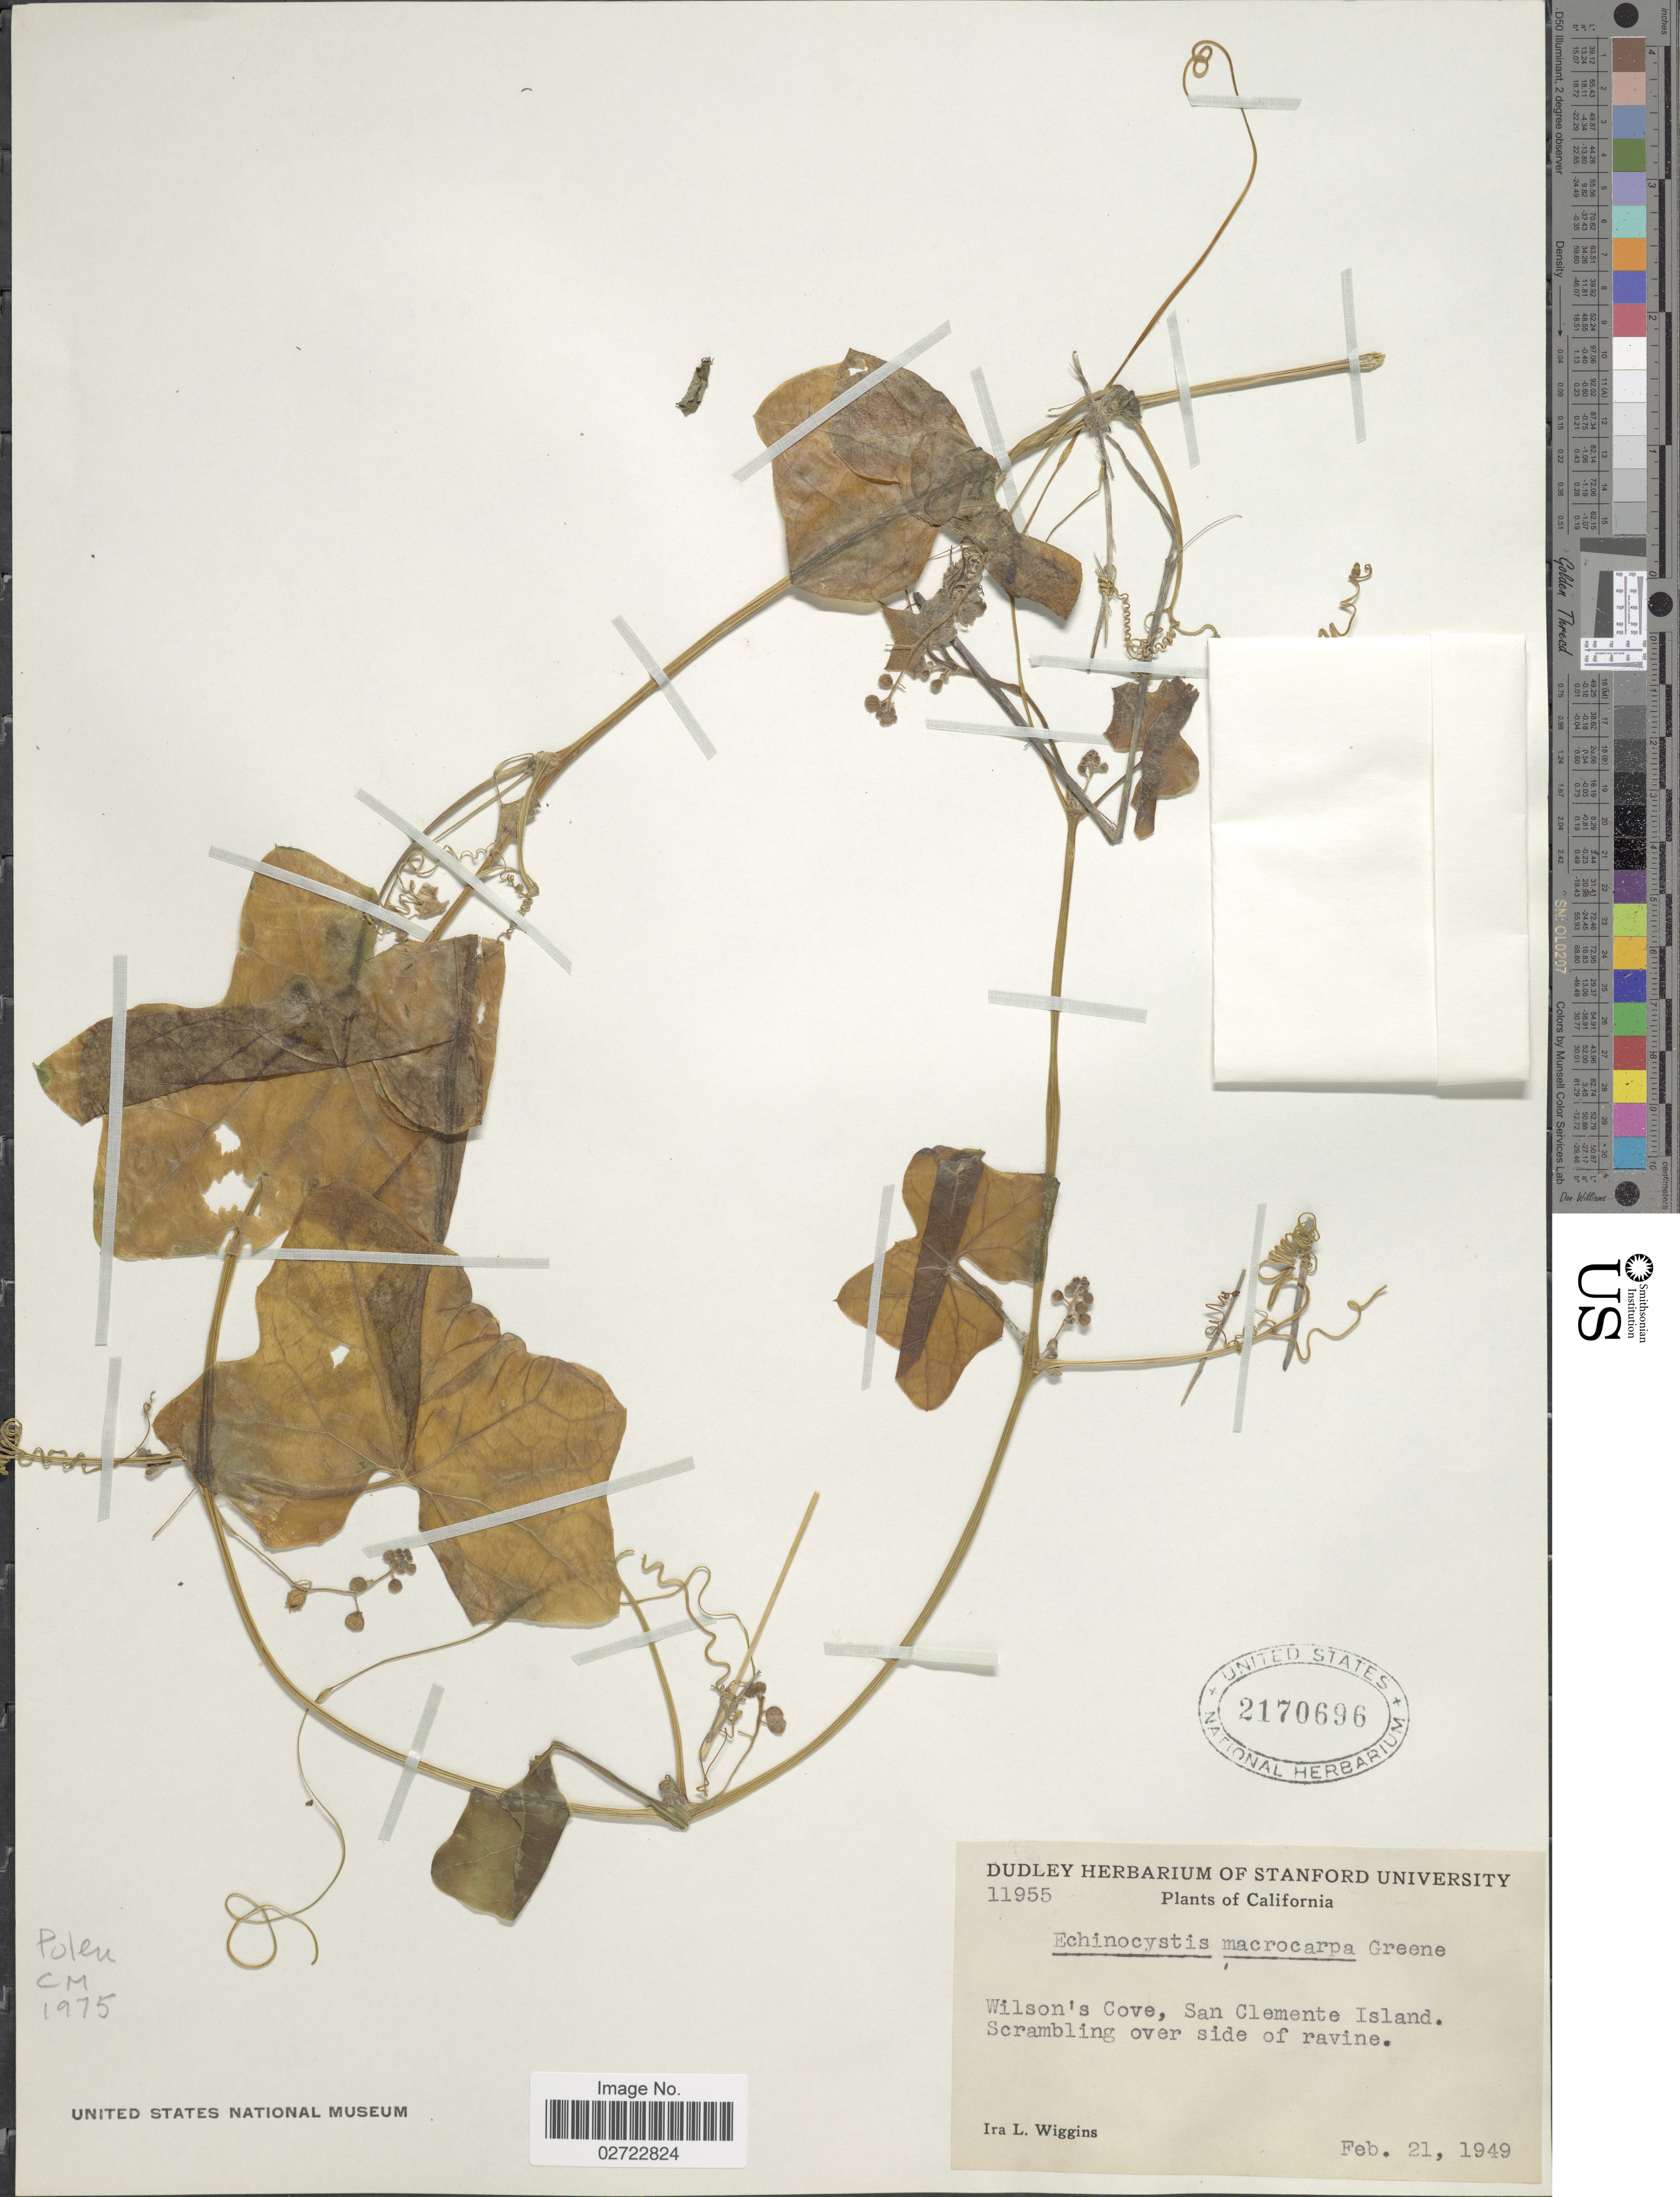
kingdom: Plantae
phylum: Tracheophyta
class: Magnoliopsida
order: Cucurbitales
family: Cucurbitaceae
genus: Echinocystis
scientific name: Echinocystis macrocarpa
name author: Greene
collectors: I. L. Wiggins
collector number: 11955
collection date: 1949-02-21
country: United States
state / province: California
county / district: Los Angeles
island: San Clemente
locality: Wilson's Cove, San Clemente Island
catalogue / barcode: US 2170696